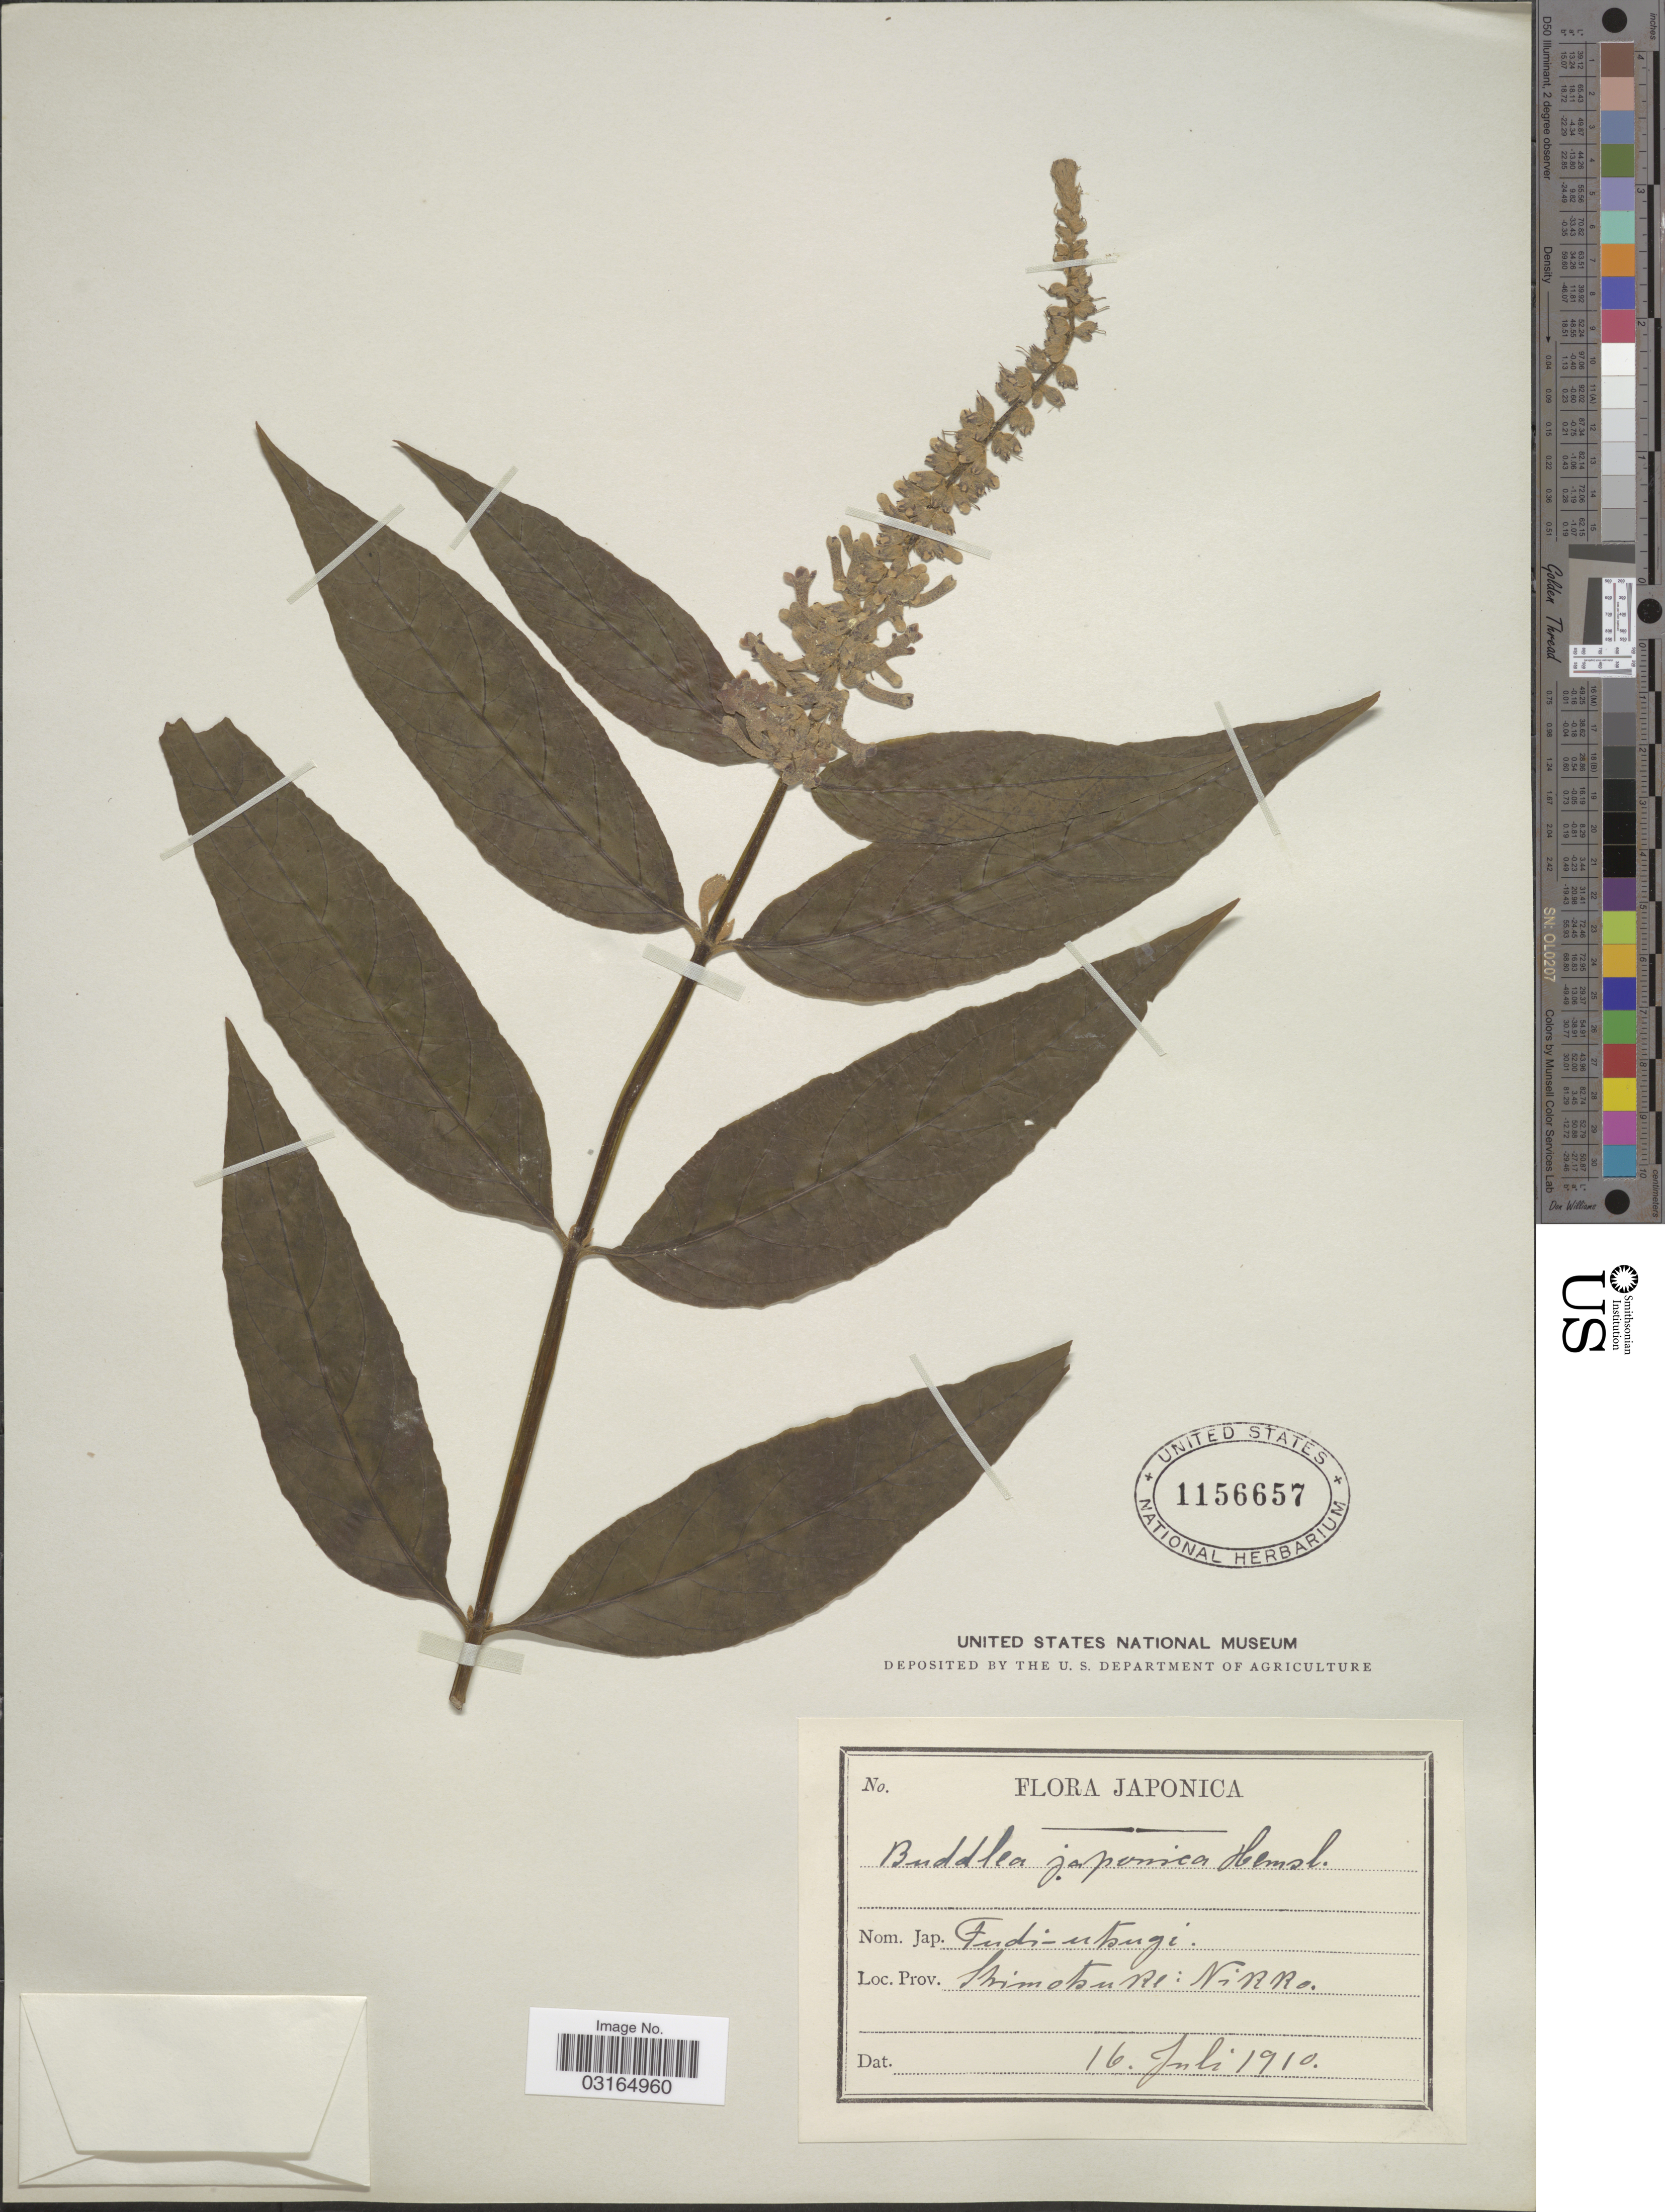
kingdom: Plantae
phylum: Tracheophyta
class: Magnoliopsida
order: Lamiales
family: Scrophulariaceae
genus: Buddleja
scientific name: Buddleja japonica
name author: Hemsl.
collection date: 1910-07-16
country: Japan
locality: Shimatsuki: Nikko.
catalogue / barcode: US 1156657